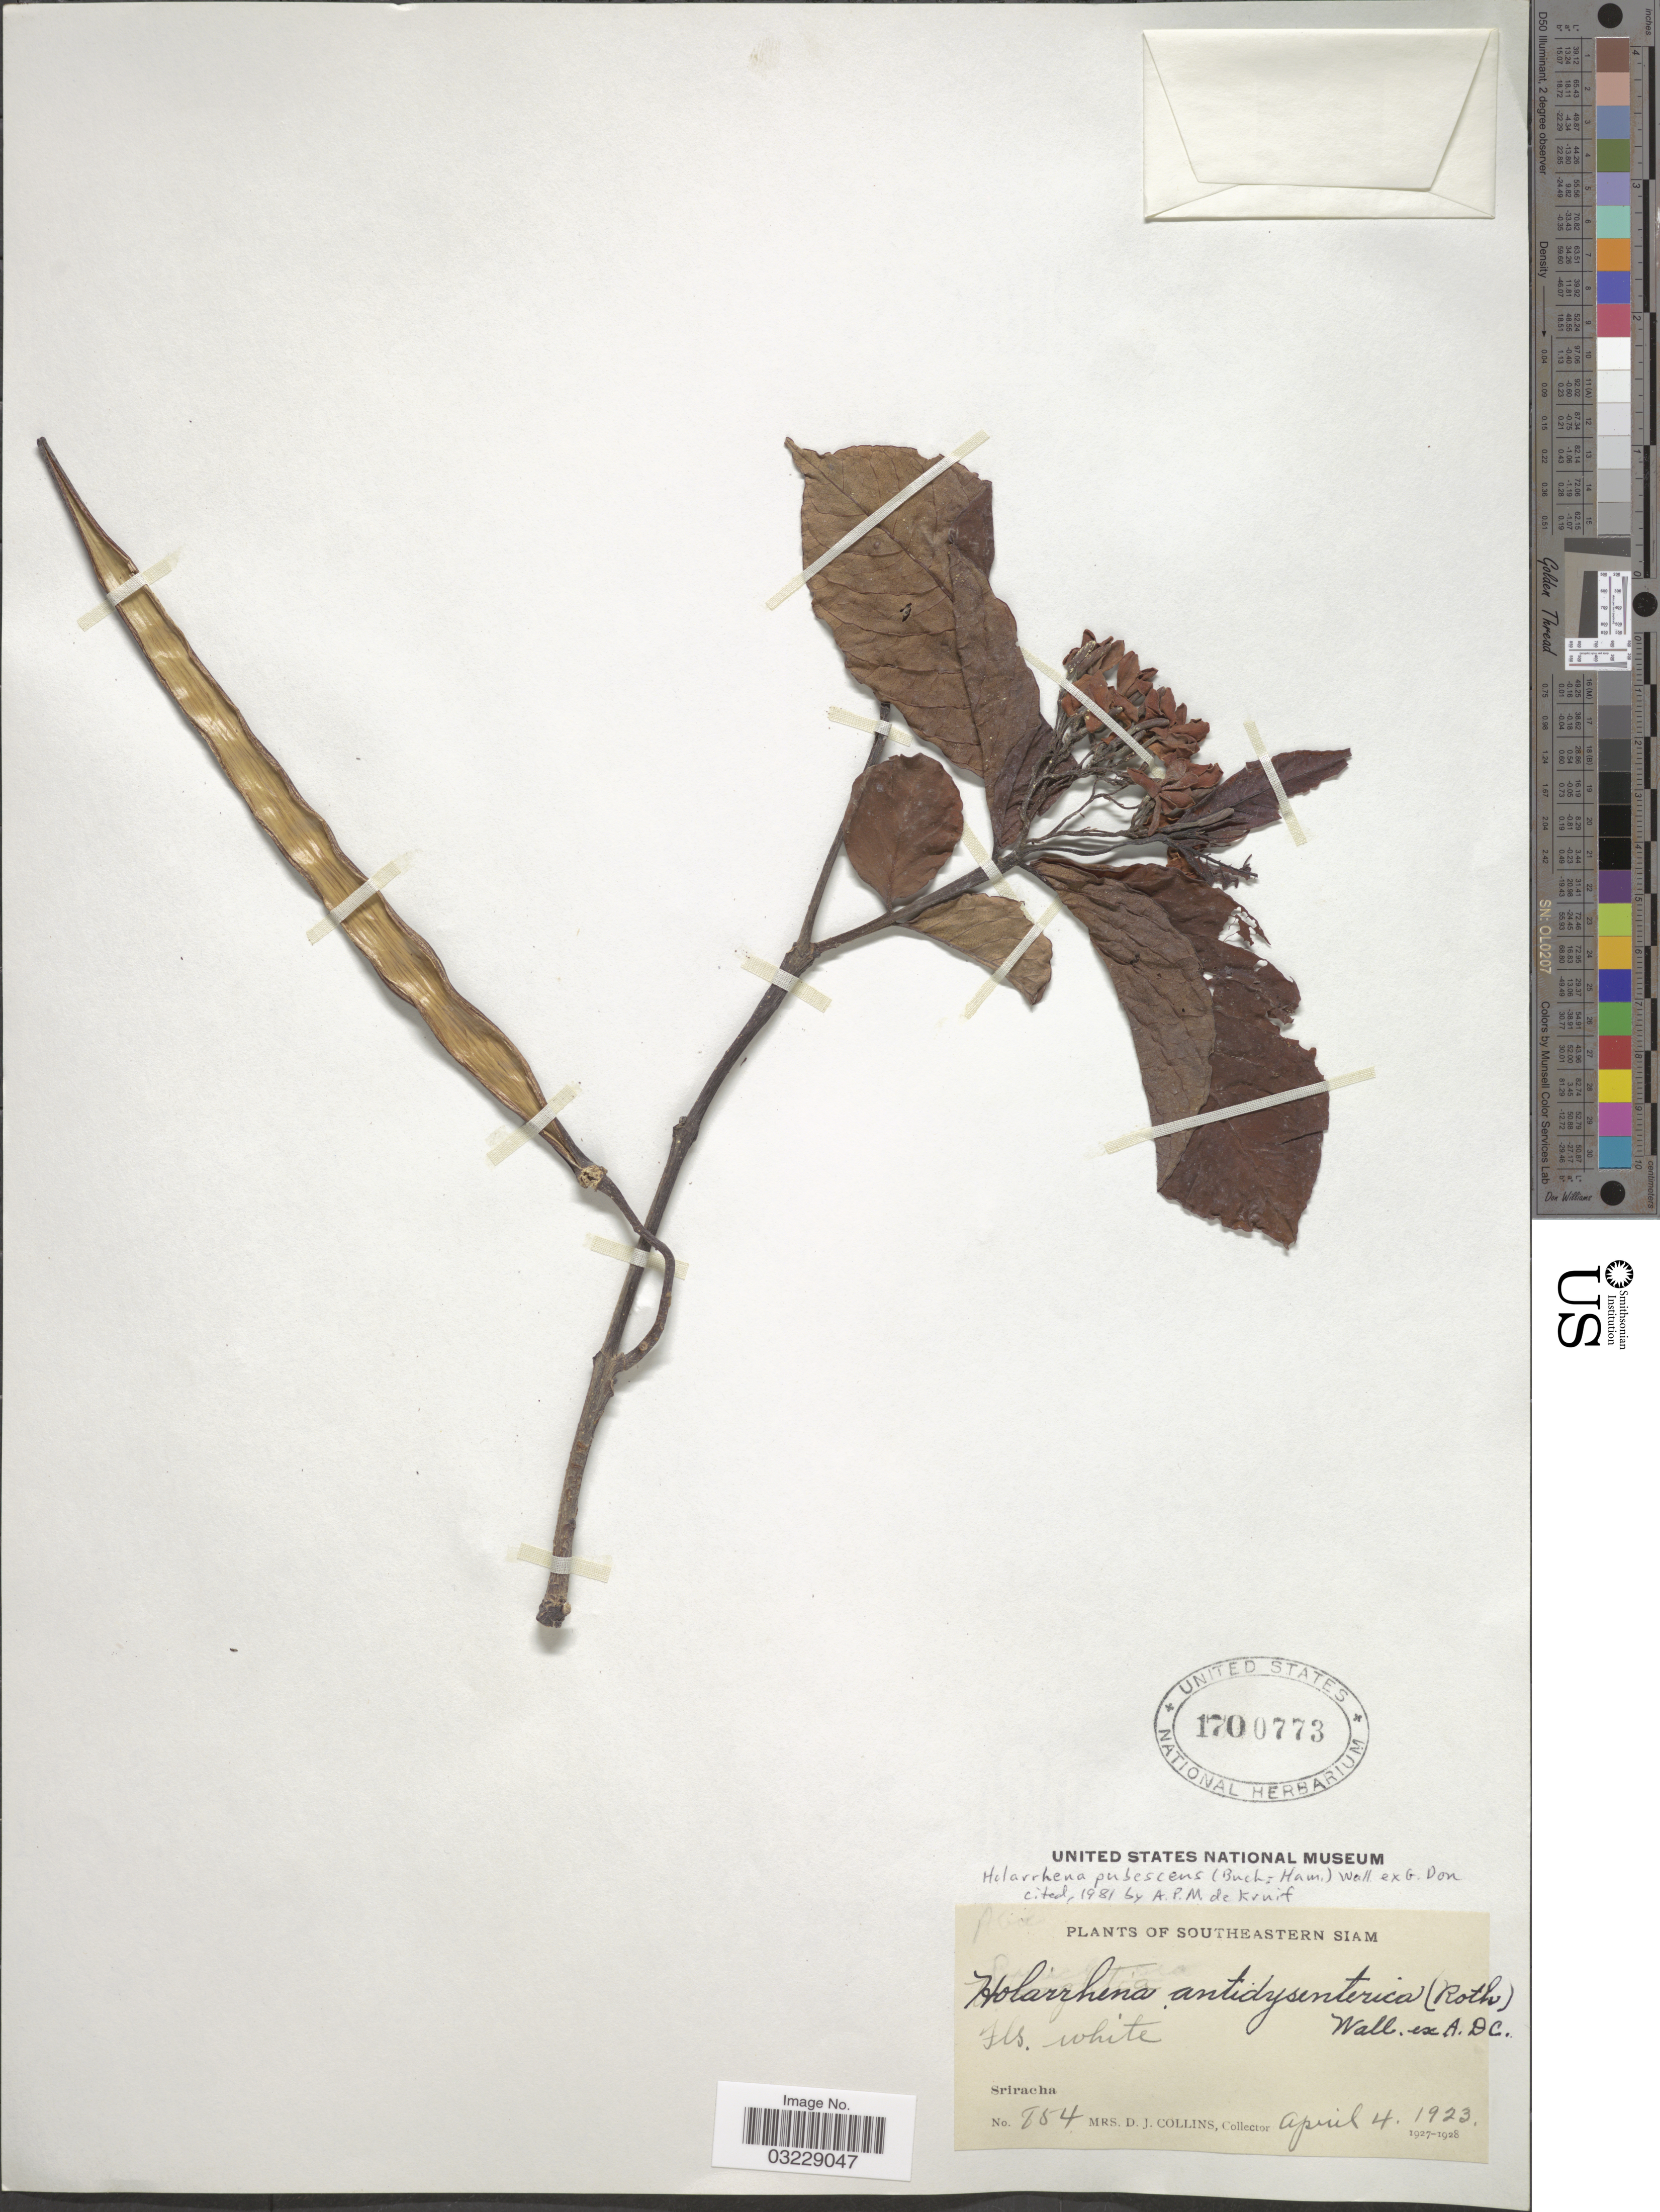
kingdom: Plantae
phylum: Tracheophyta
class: Magnoliopsida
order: Gentianales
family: Apocynaceae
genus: Holarrhena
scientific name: Holarrhena pubescens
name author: (Buch.-Ham.) Wall. ex G. Don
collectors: Mrs. D. J. Collins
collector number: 854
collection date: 1923-04-04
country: Thailand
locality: Southeastern Siam. Sriracha.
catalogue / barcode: US 1700773